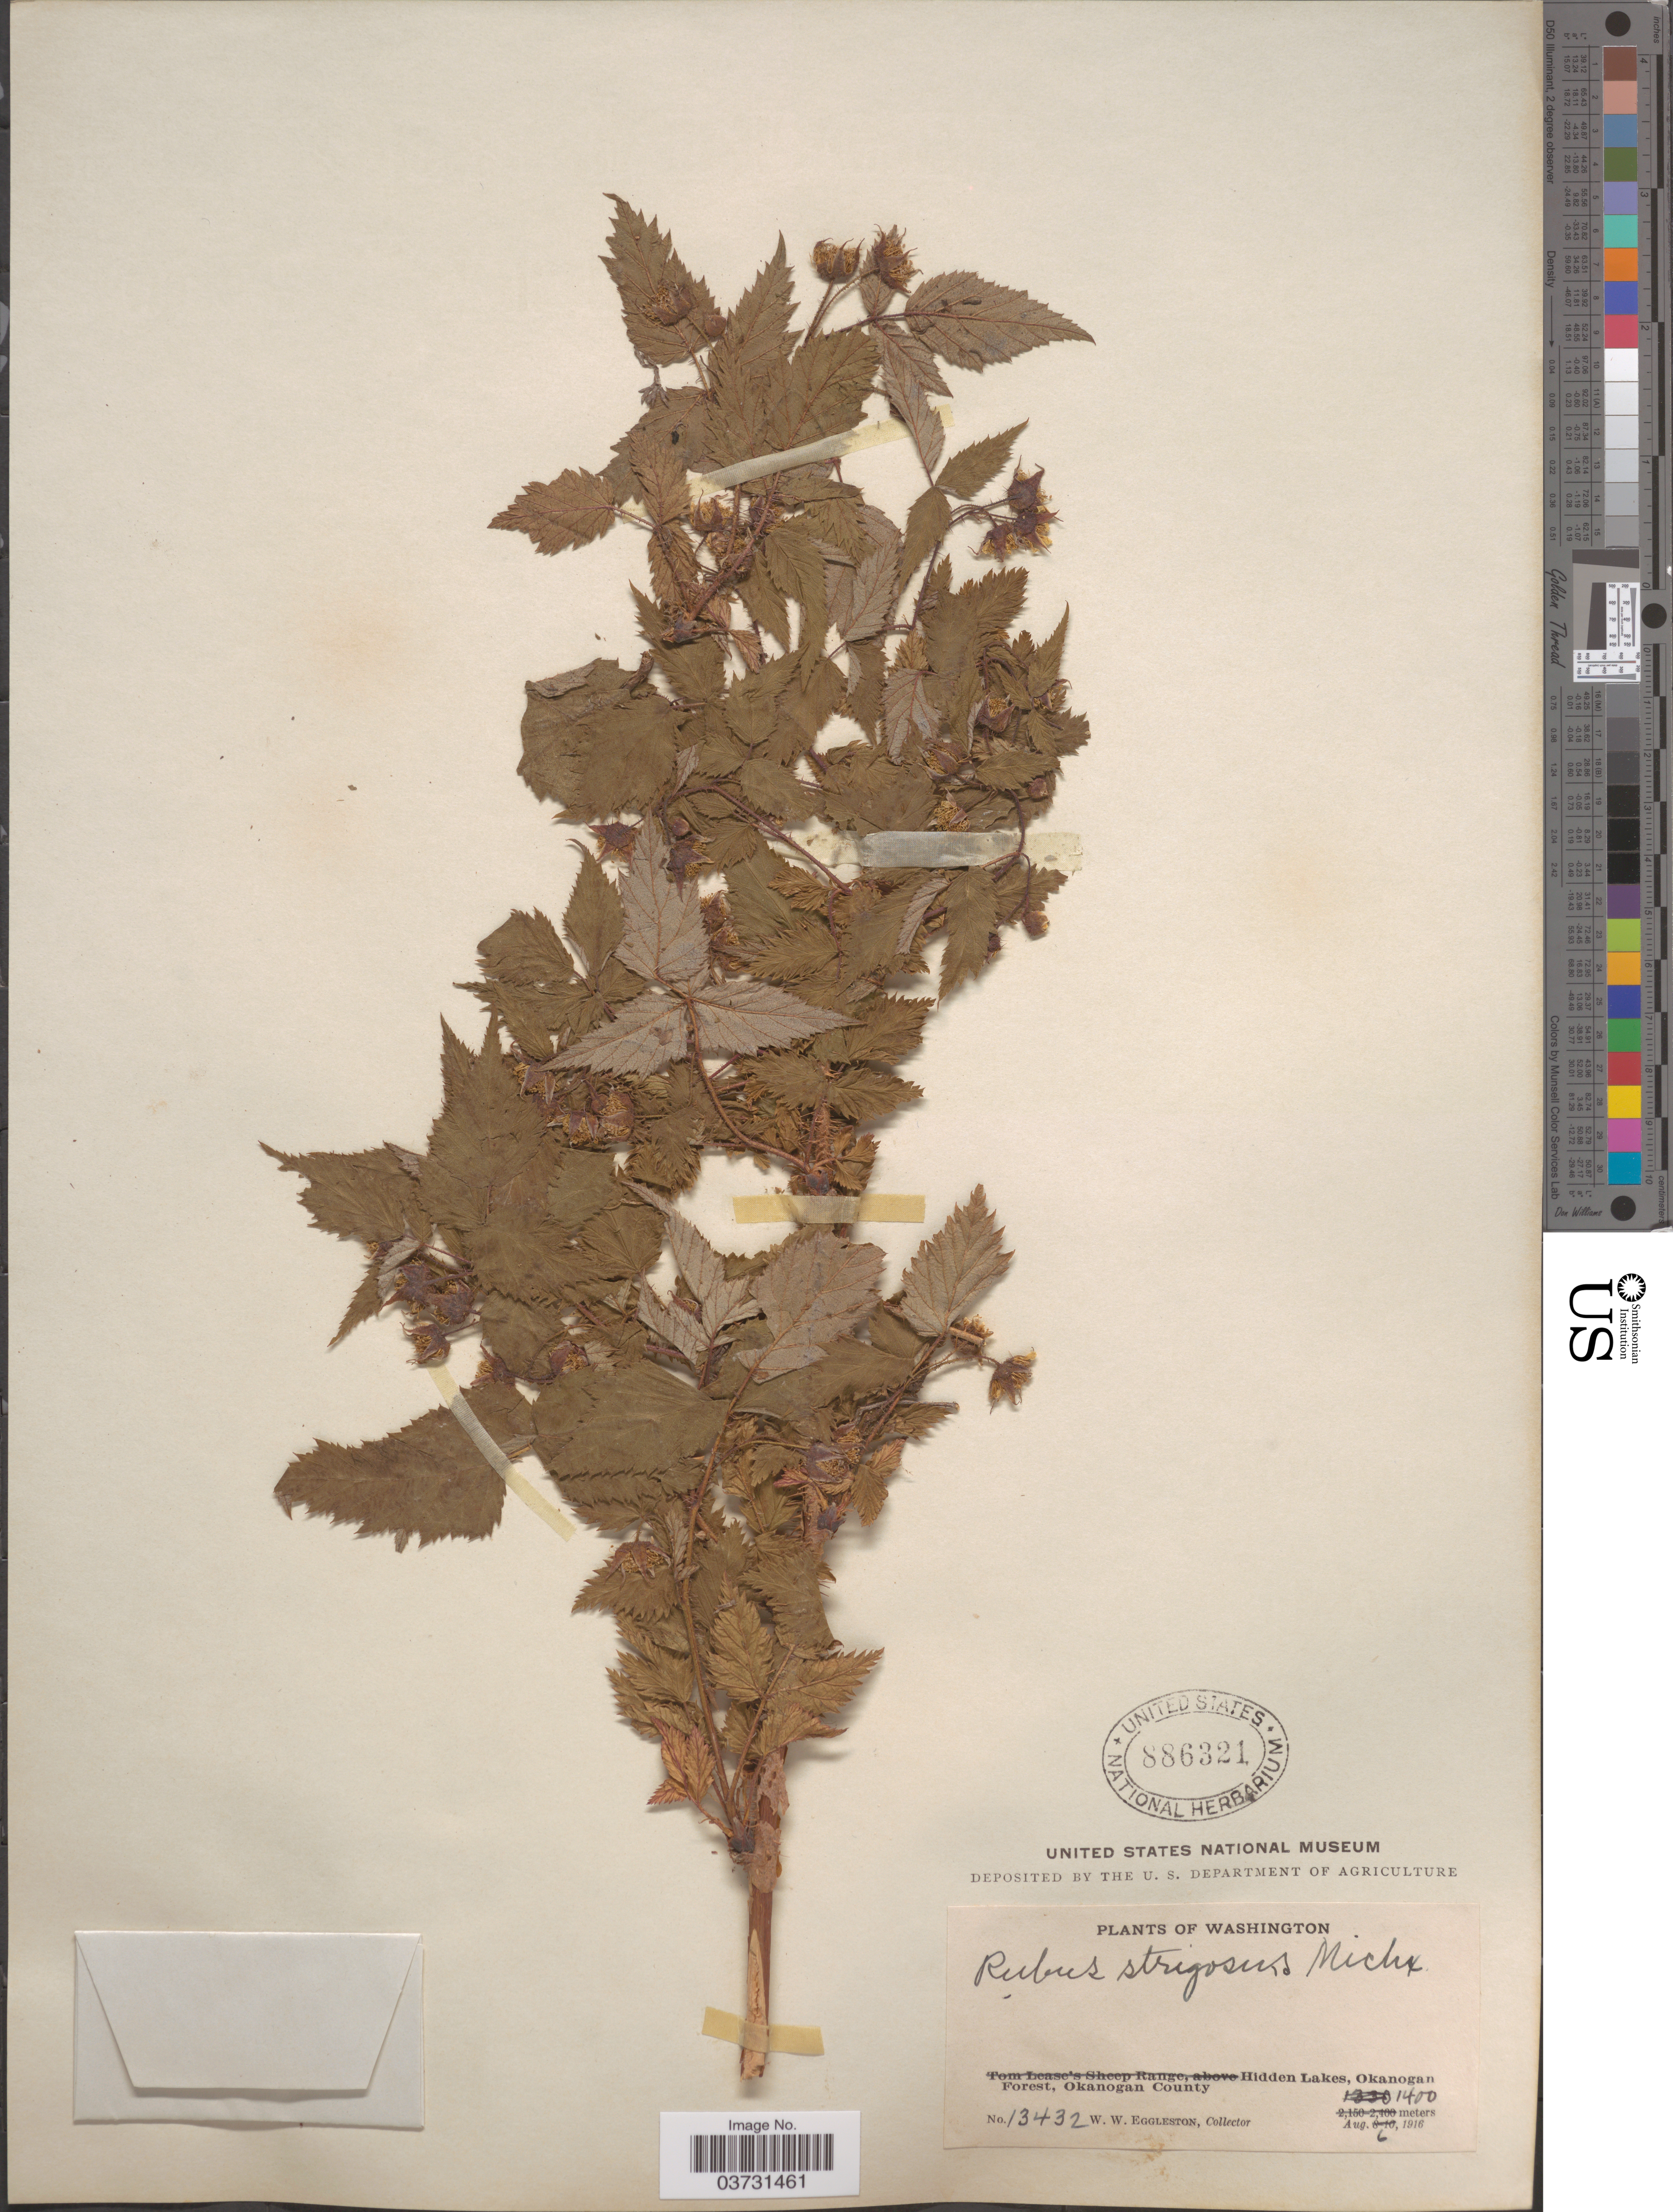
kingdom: Plantae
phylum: Tracheophyta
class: Magnoliopsida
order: Rosales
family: Rosaceae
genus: Rubus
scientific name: Rubus strigosus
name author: Michx.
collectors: W. W. Eggleston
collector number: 13432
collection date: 1916-08-06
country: United States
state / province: Washington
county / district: Okanogan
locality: Hidden Lakes, Okanogan Forest, Okanogan County.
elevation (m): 1400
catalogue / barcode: US 886321